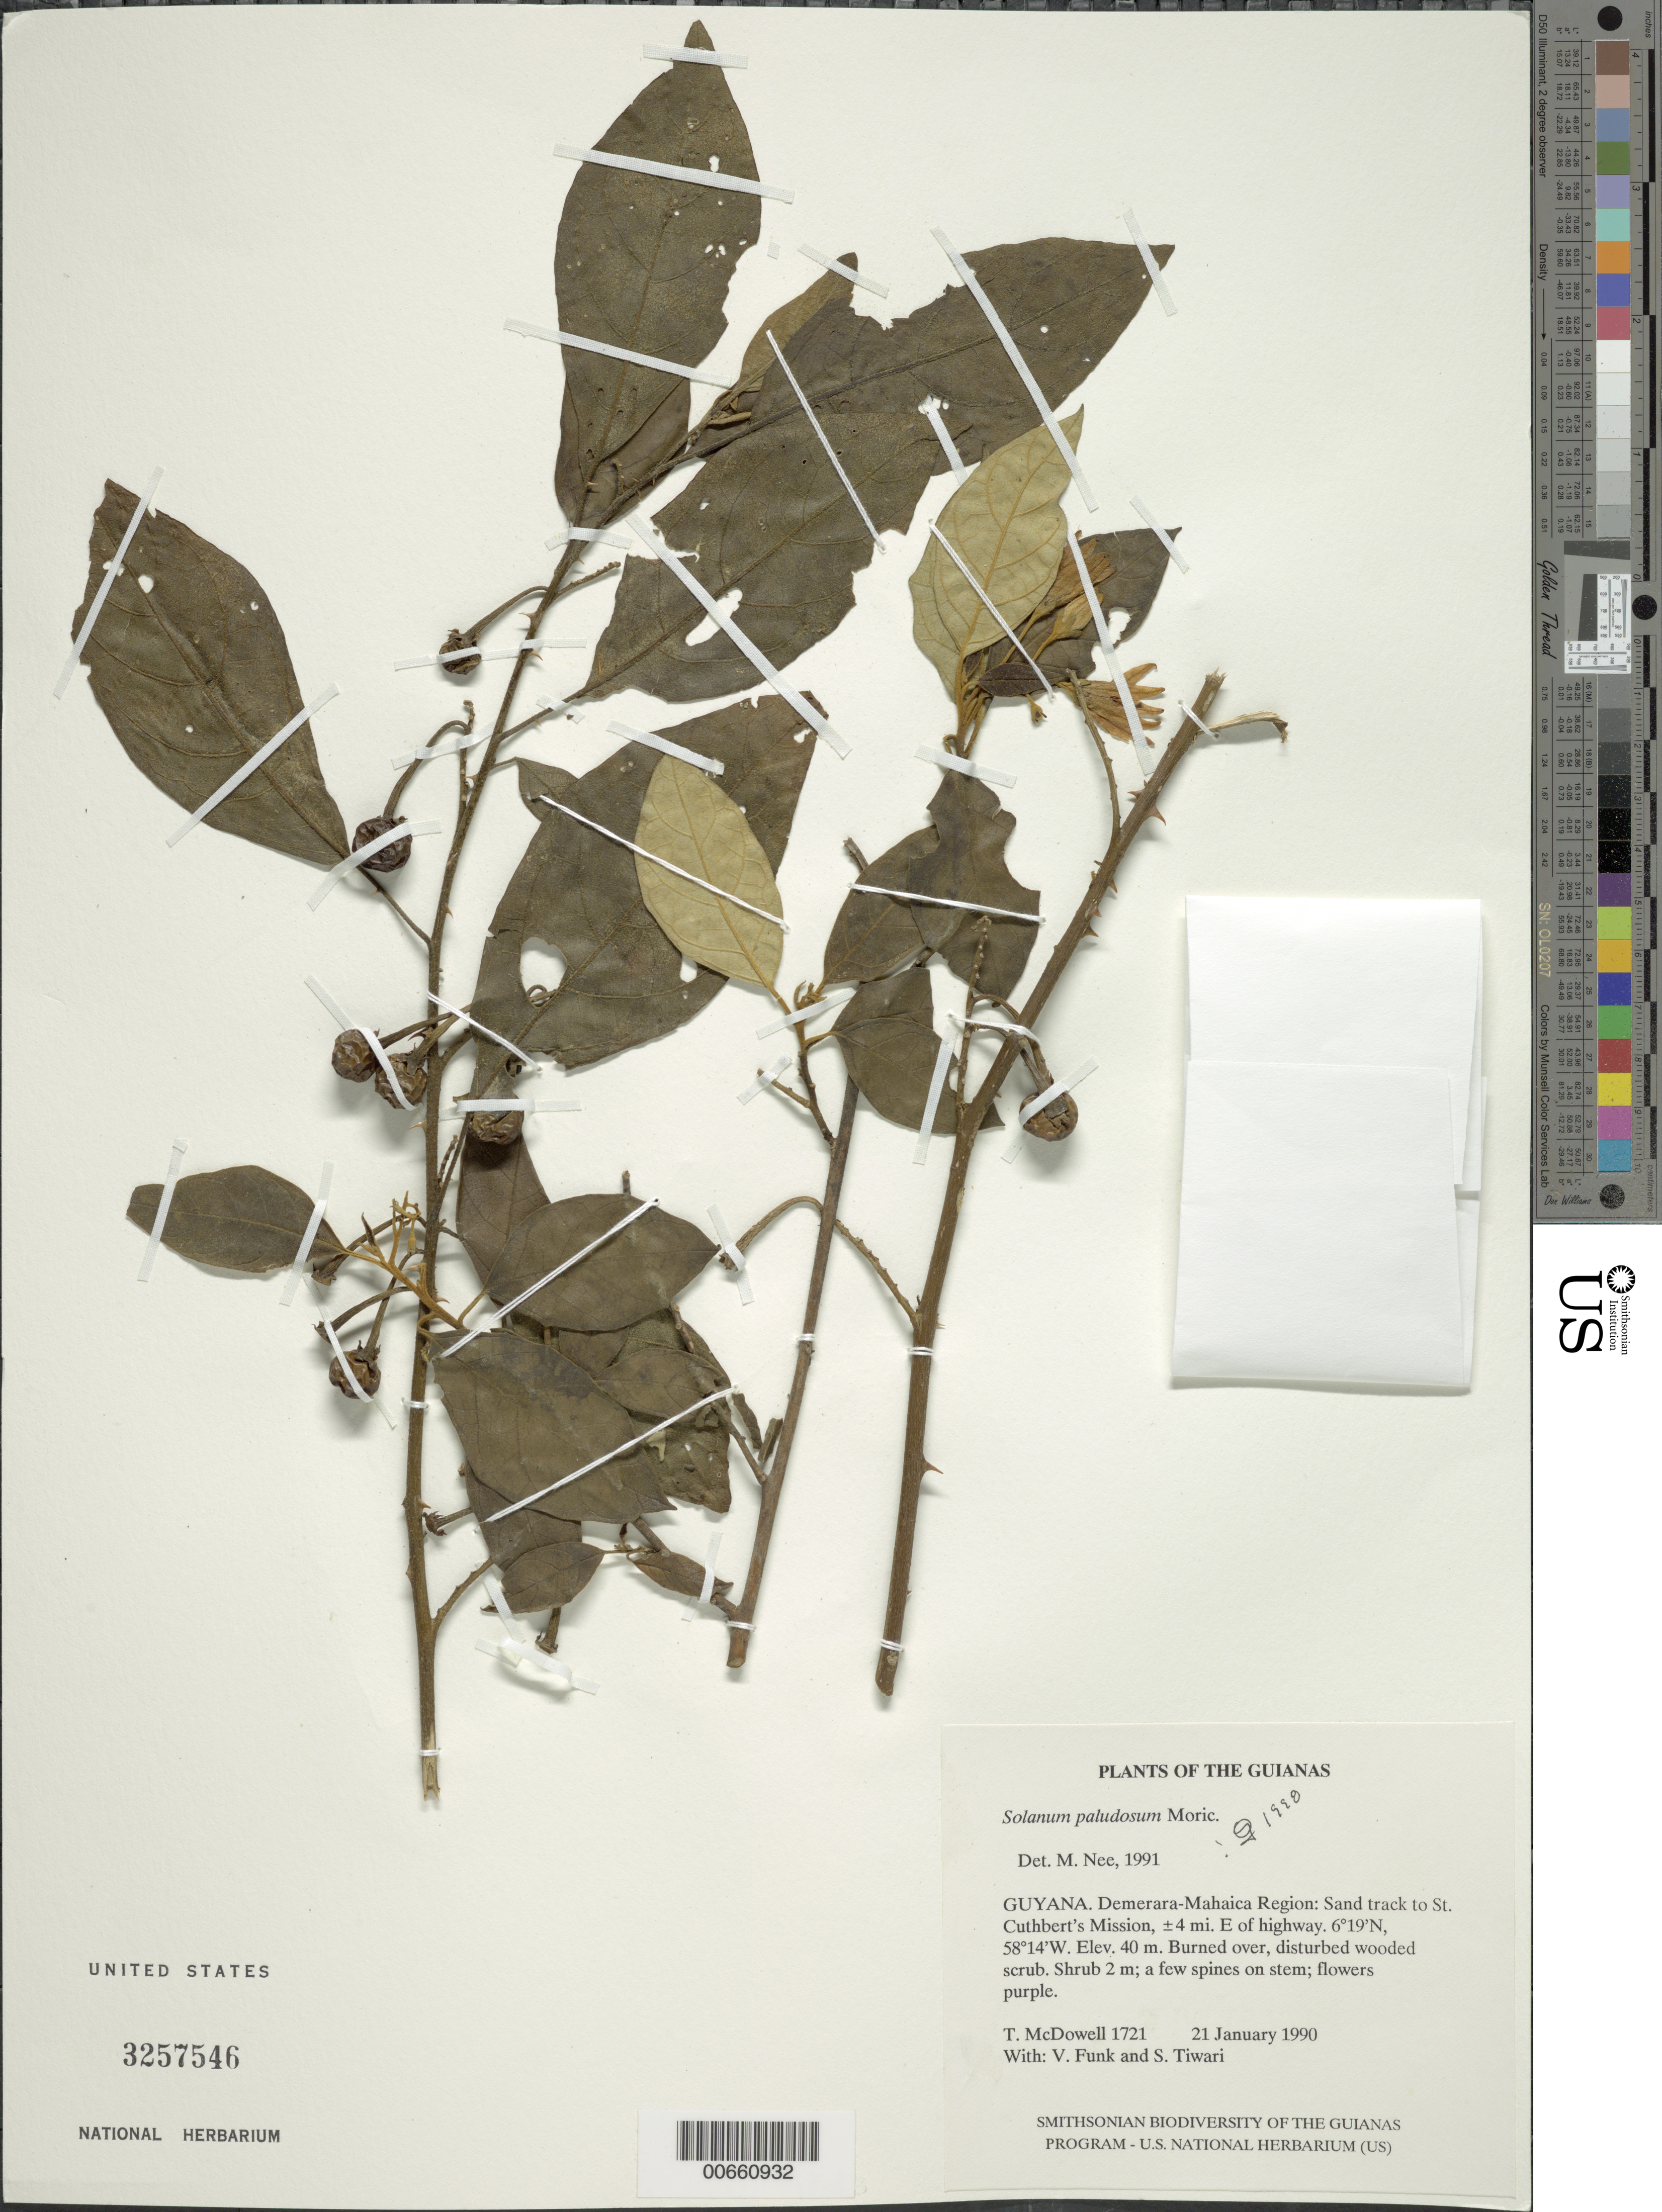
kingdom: Plantae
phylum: Tracheophyta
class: Magnoliopsida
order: Solanales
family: Solanaceae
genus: Solanum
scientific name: Solanum paludosum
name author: Moric.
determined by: Nee, Michael H.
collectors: T. McDowell, V. Funk & S. Tiwari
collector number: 1721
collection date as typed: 1 Jan 1990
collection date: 1990-01-01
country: Guyana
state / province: Demerara-Mahaica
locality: Sand track to St. Cuthbert's Mission, ±4 mi. E of highway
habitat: Burned over, highly disturbed wooded scrub.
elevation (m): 40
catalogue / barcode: US 3257546